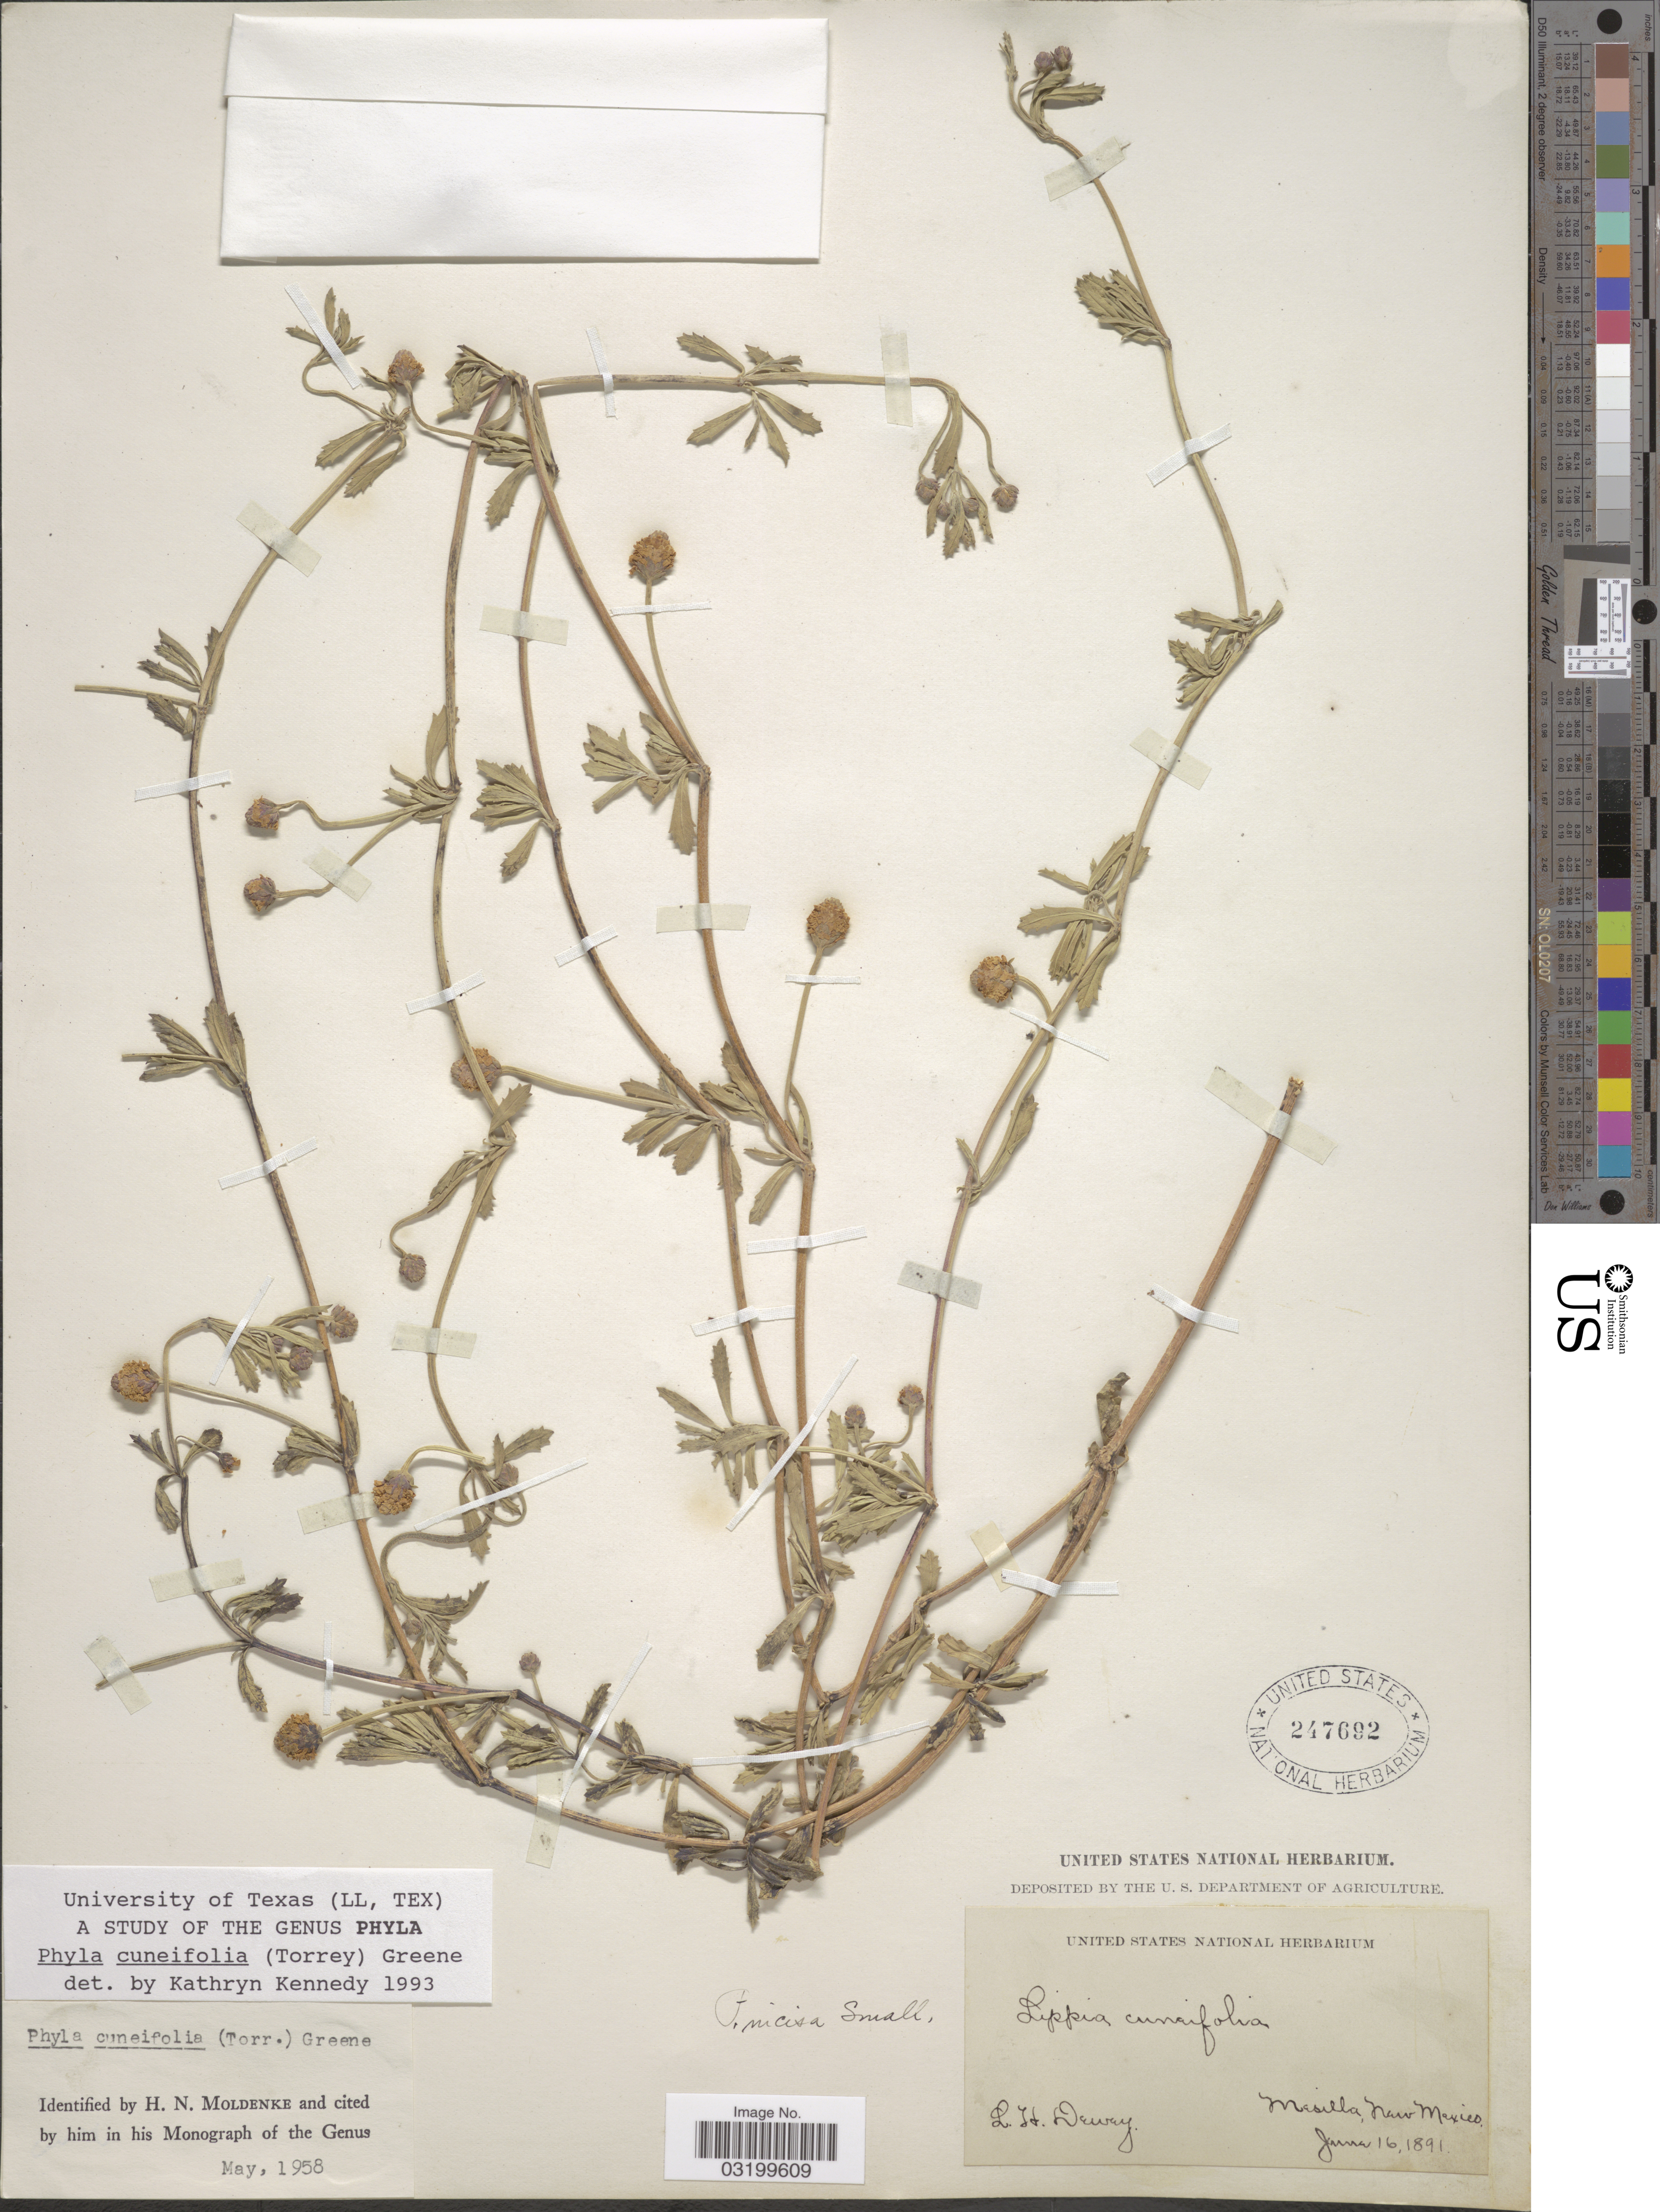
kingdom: Plantae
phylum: Tracheophyta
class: Magnoliopsida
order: Lamiales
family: Verbenaceae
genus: Phyla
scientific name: Phyla cuneifolia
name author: (Torr.) Greene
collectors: L. H. Dewey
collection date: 1891-06-16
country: United States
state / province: New Mexico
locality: Mesilla.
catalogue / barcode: US 247692